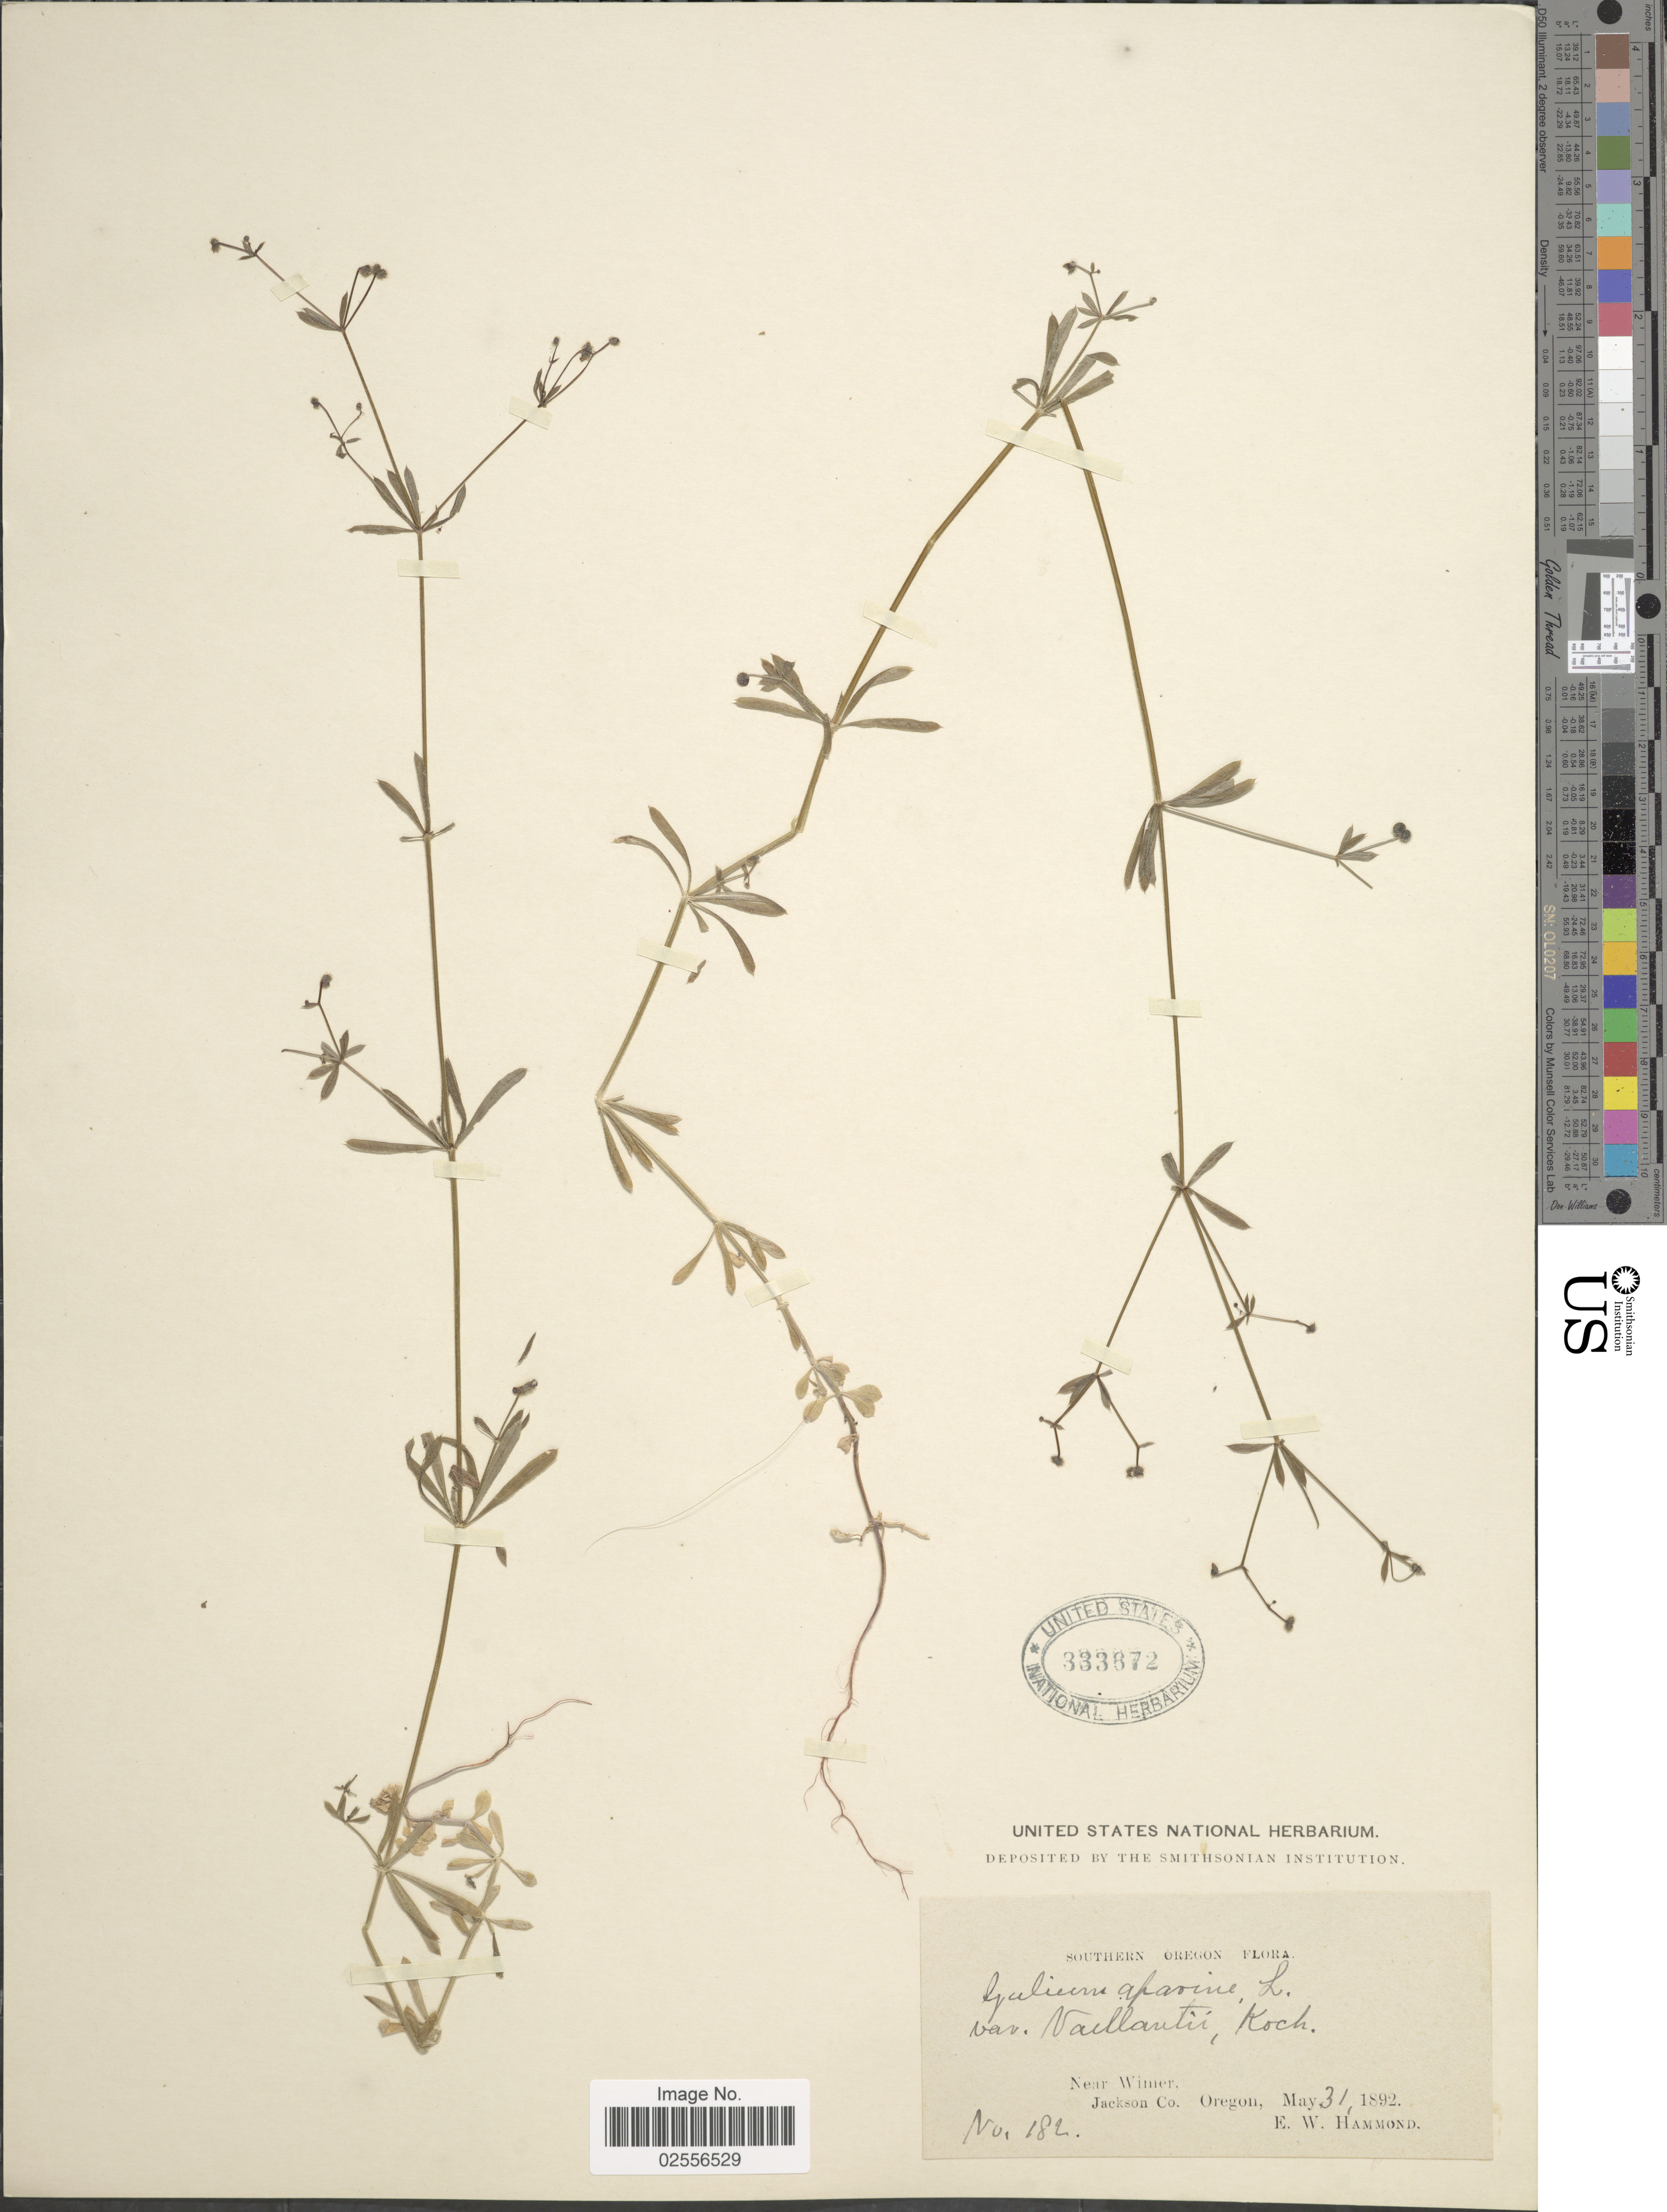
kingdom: Plantae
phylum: Tracheophyta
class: Magnoliopsida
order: Gentianales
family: Rubiaceae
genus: Galium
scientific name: Galium aparine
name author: L.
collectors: E. Hammond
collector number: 182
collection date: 1892-05-31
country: United States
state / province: Oregon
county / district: Jackson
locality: Southern Oregon, Near Wimer, Jackson Co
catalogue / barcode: US 333672